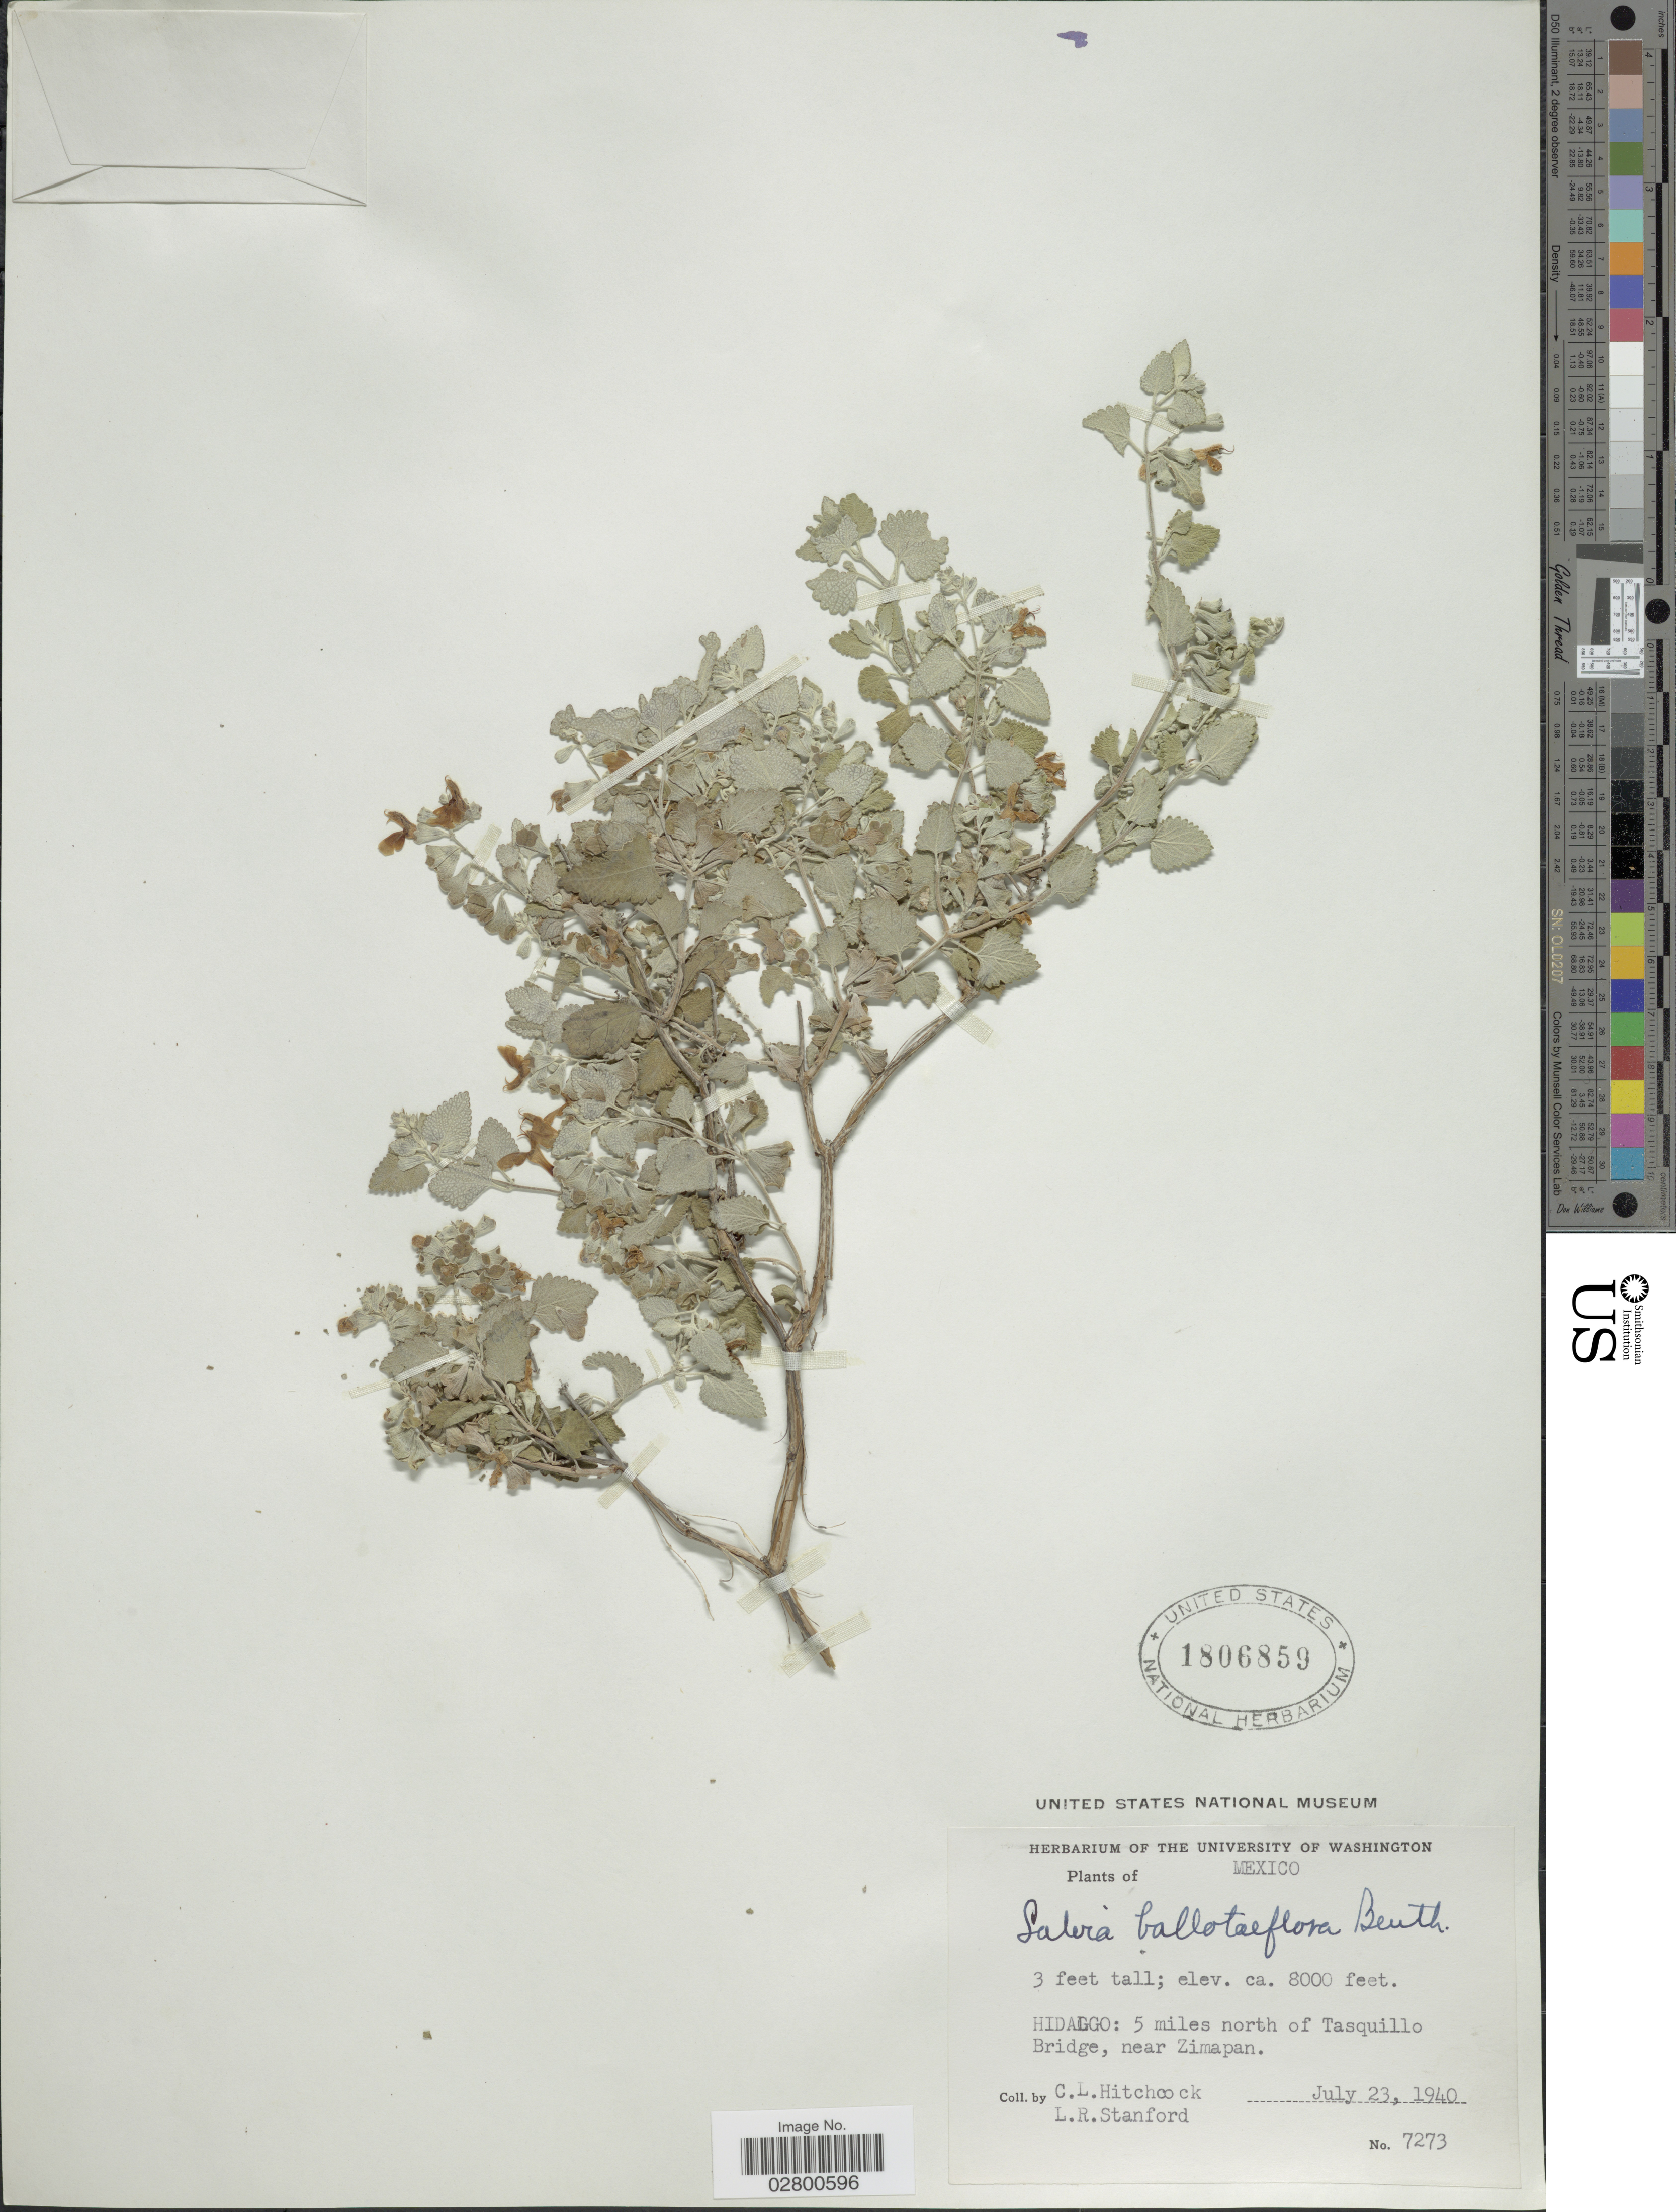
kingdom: Plantae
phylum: Tracheophyta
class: Magnoliopsida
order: Lamiales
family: Lamiaceae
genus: Salvia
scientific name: Salvia ballotiflora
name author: Benth.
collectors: C. L. Hitchcock & L. R. Stanford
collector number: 7273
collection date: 1940-07-23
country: Mexico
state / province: Hidalgo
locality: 5 miles north of Tasquillo Bridge, near Zimapan.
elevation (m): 2438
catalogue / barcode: US 1806859